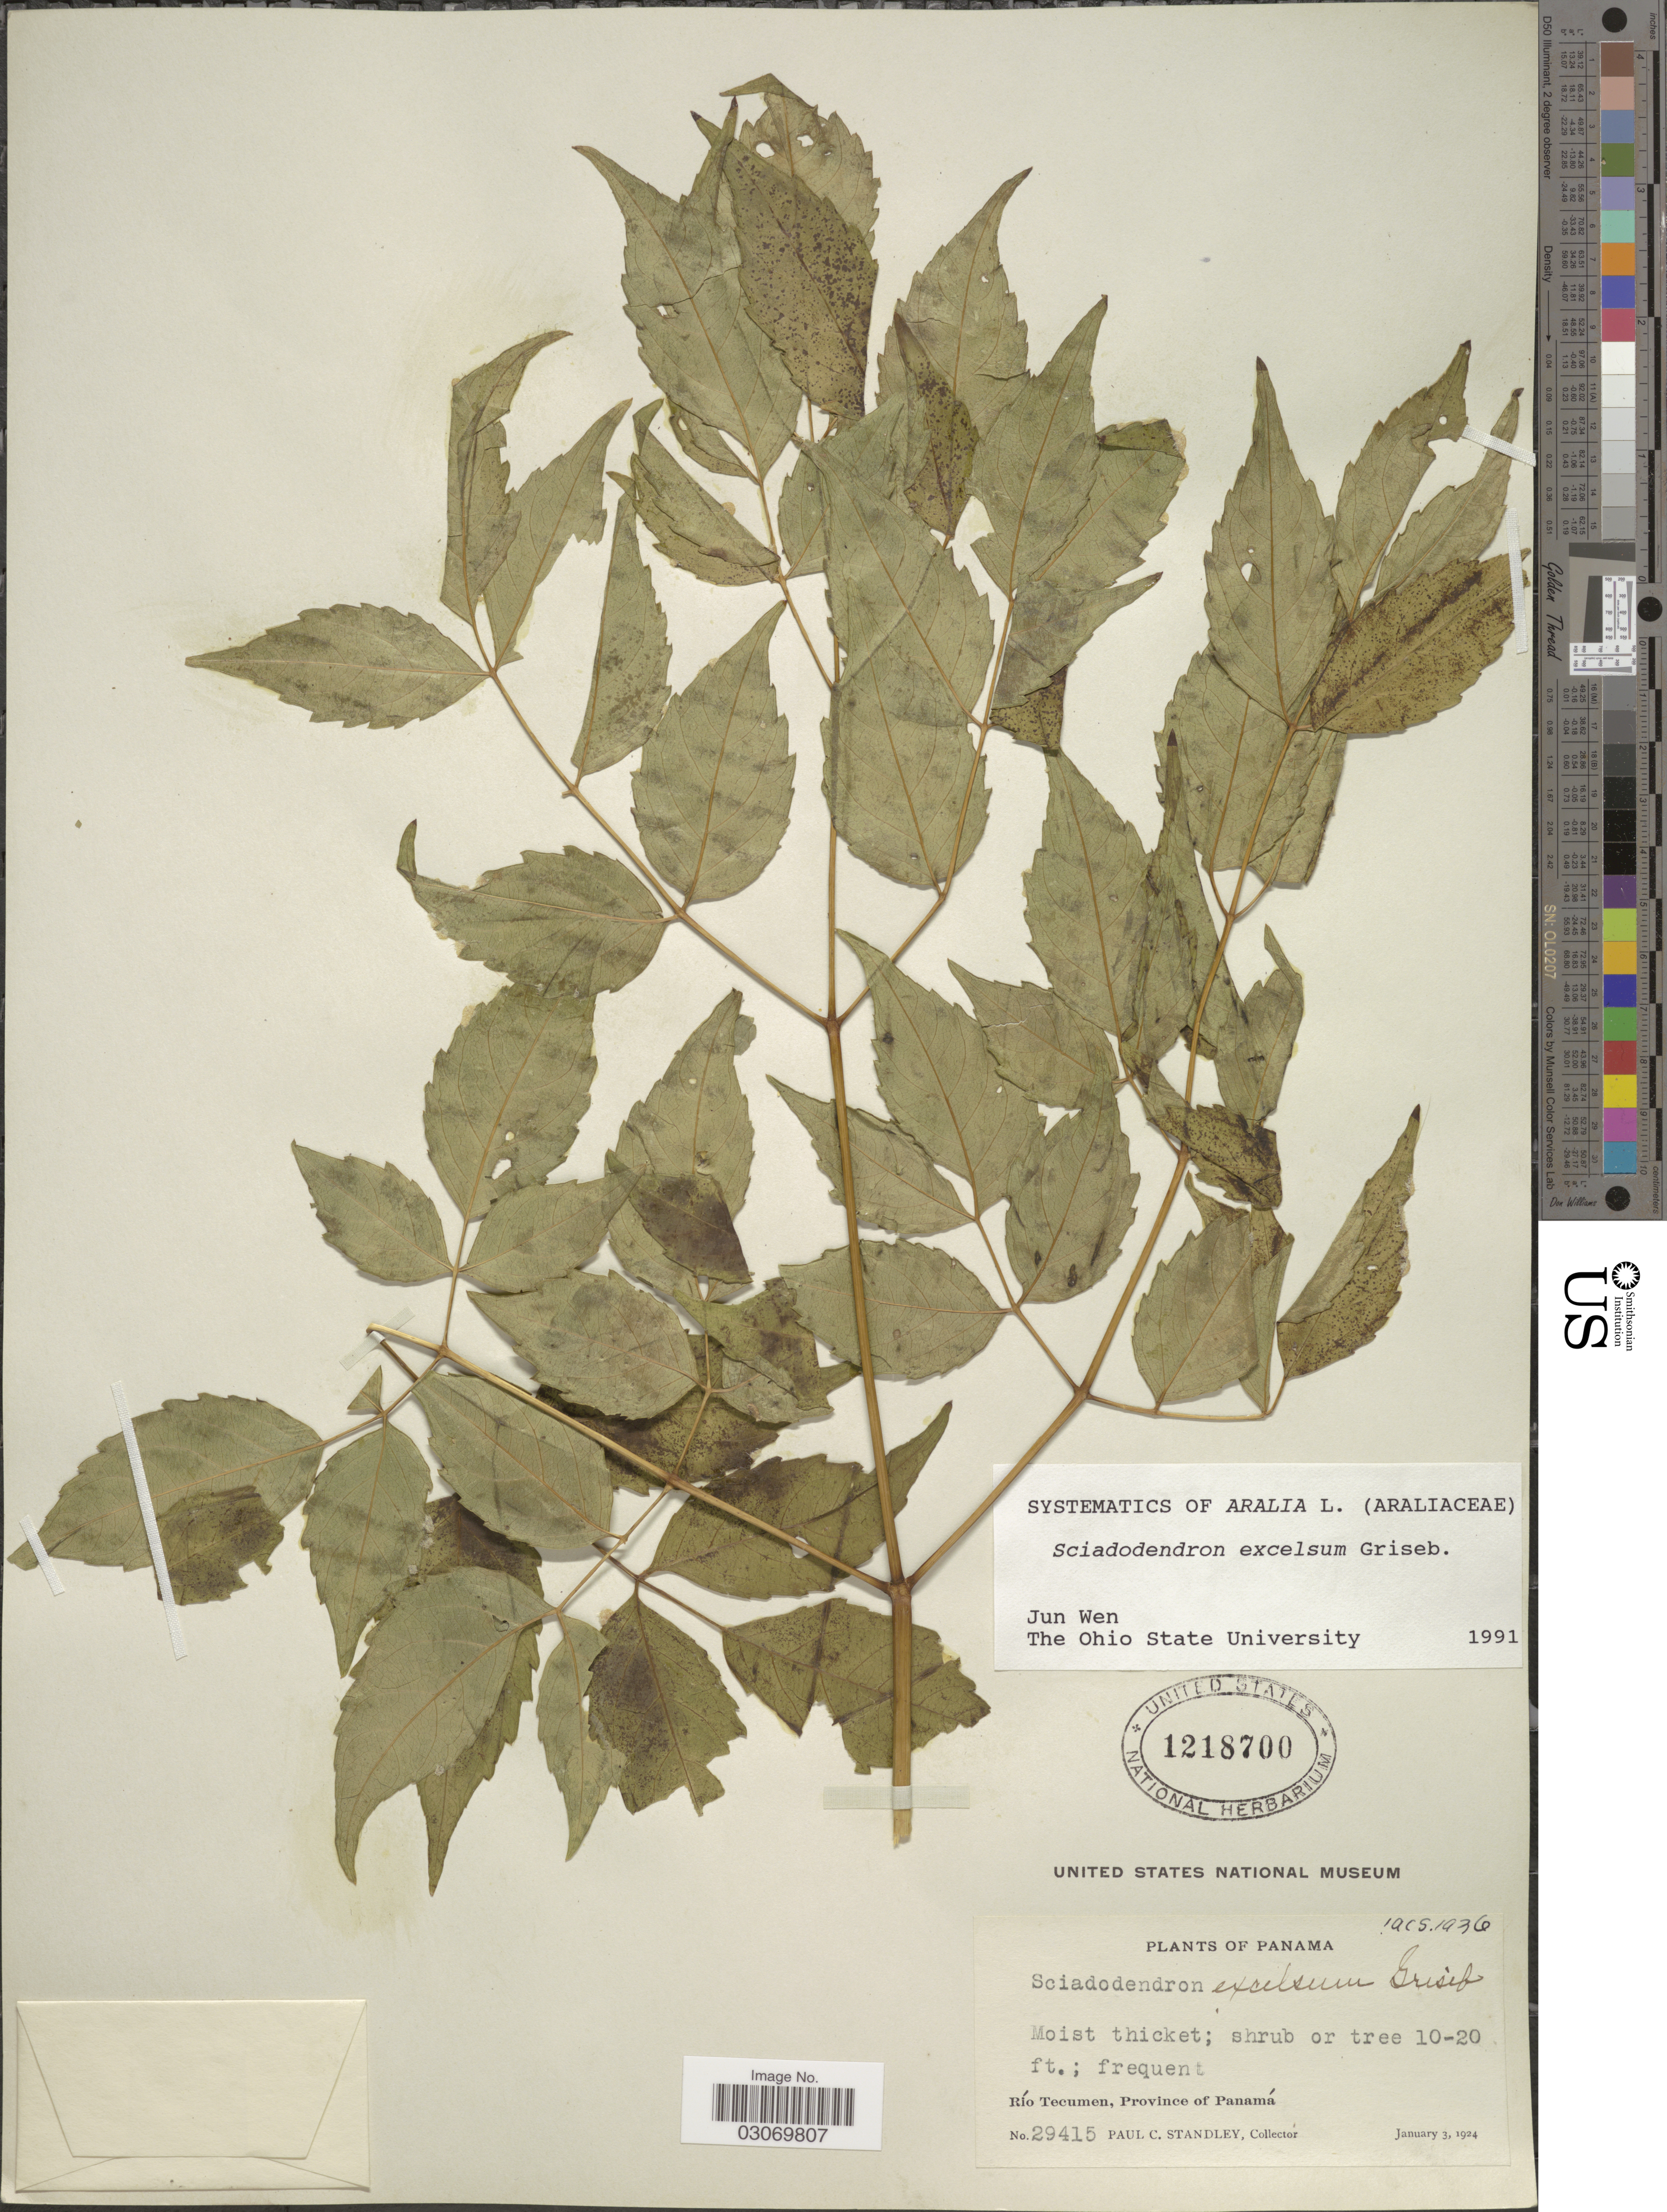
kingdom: Plantae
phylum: Tracheophyta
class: Magnoliopsida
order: Apiales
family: Araliaceae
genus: Sciadodendron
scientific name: Sciadodendron sp.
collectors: P. C. Standley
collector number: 29415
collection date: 1924-01-03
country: Panama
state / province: Panamá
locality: Río Tecumen.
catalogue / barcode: US 1218700